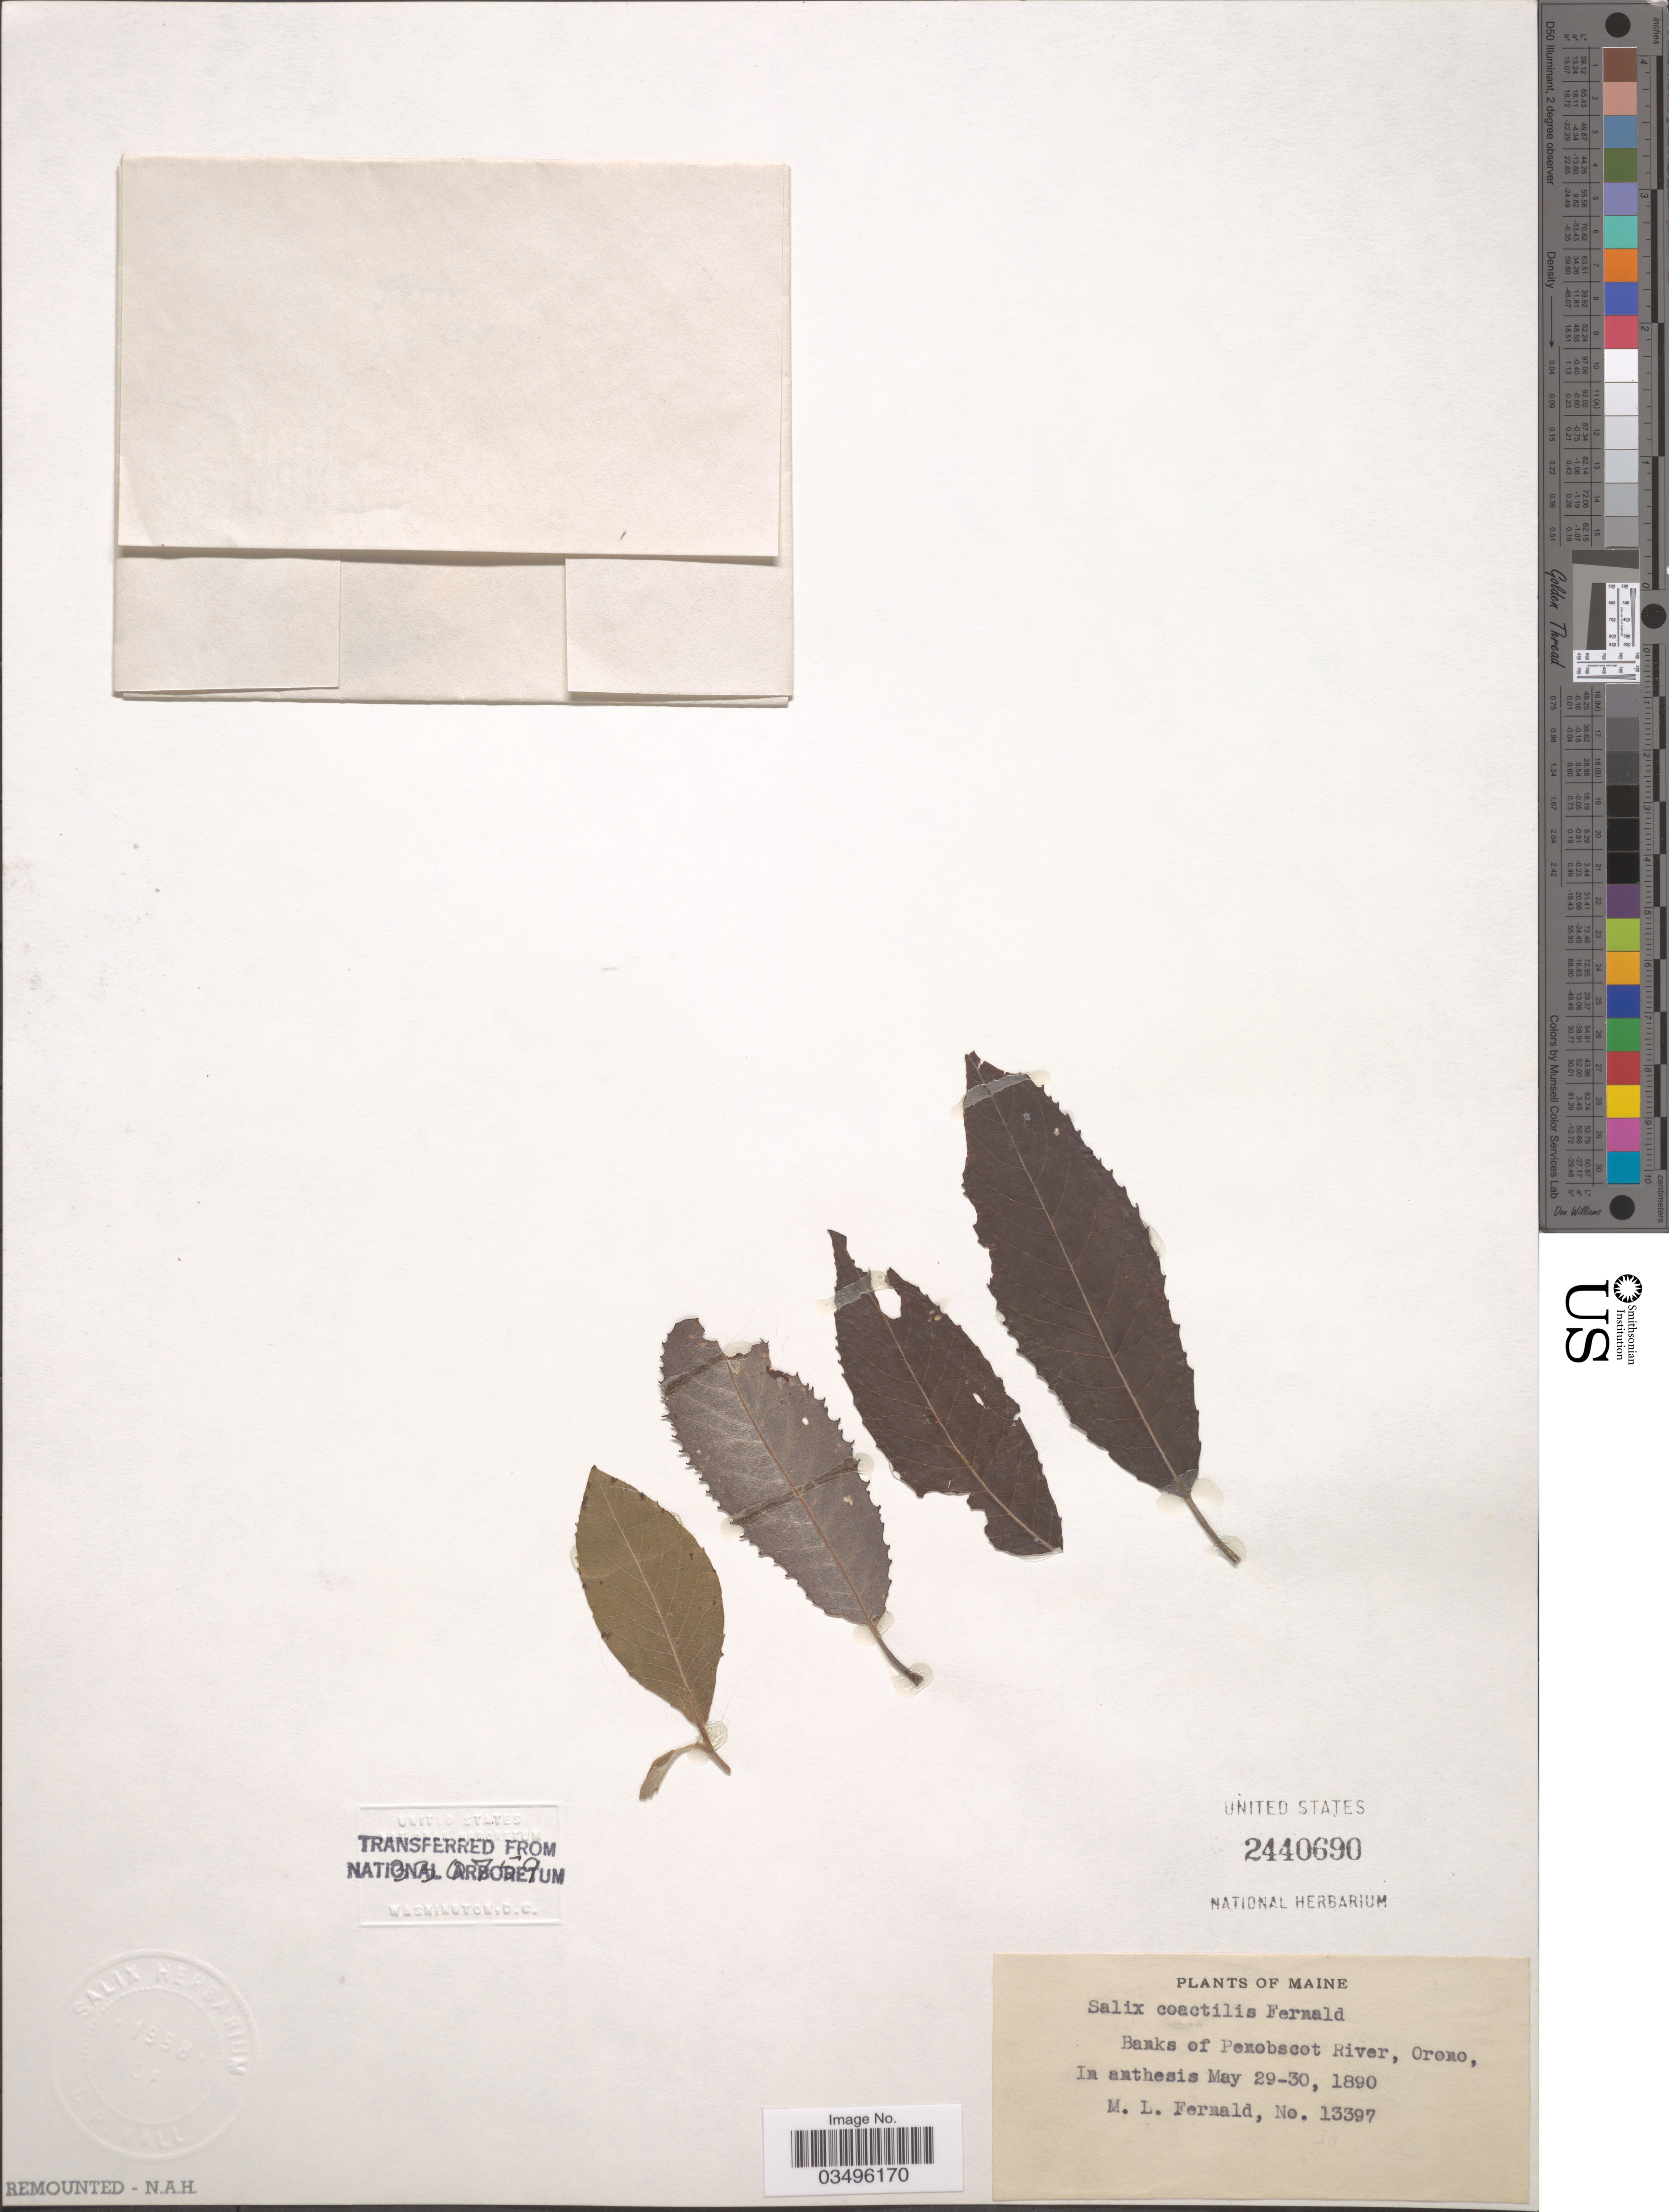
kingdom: Plantae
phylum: Tracheophyta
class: Magnoliopsida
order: Malpighiales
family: Salicaceae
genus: Salix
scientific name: Salix coactilis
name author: Fernald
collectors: M. L. Fernald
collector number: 13397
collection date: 1890-05-29/1890-05-30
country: United States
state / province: Maine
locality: Banks of Penobscot River, Orono.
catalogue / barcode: US 2440690